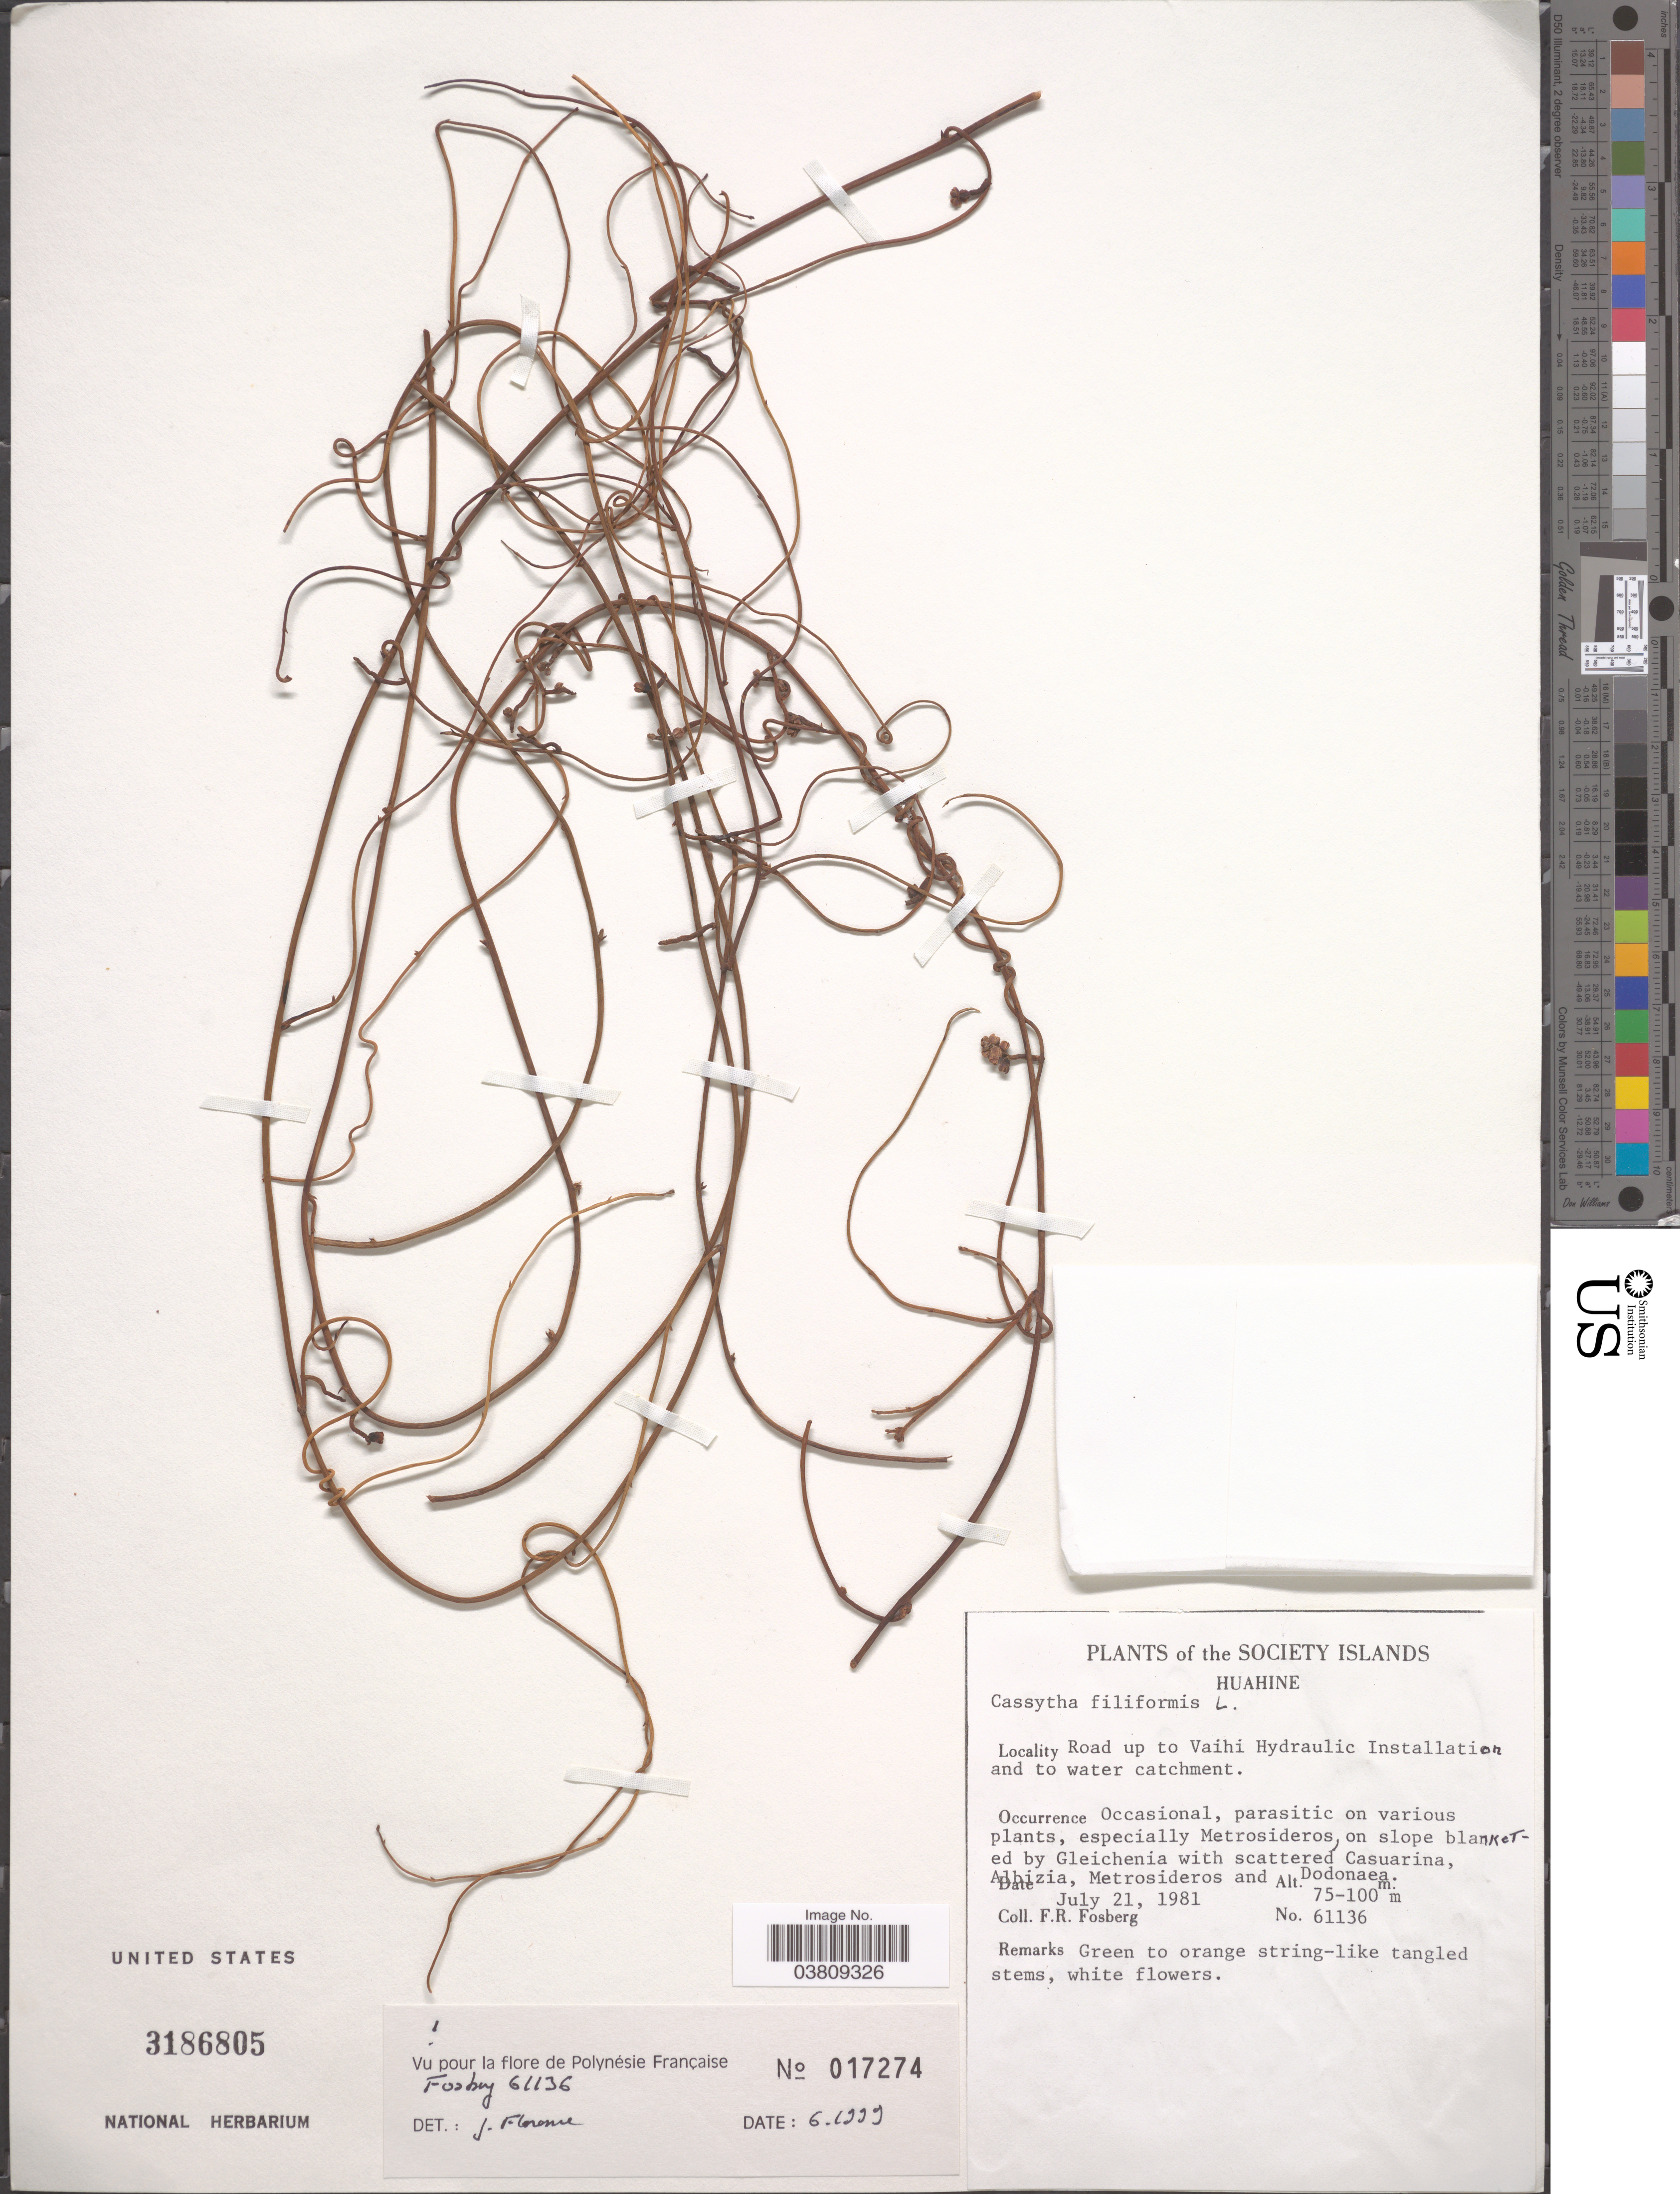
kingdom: Plantae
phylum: Tracheophyta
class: Magnoliopsida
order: Laurales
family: Lauraceae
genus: Cassytha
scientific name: Cassytha filiformis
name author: L.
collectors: F. R. Fosberg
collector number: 61136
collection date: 1981-07-21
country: French Polynesia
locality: Society Islands. Huahine. Road up to Vaihi Hydraulic Installation and to water catchment.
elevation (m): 75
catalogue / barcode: US 3186805